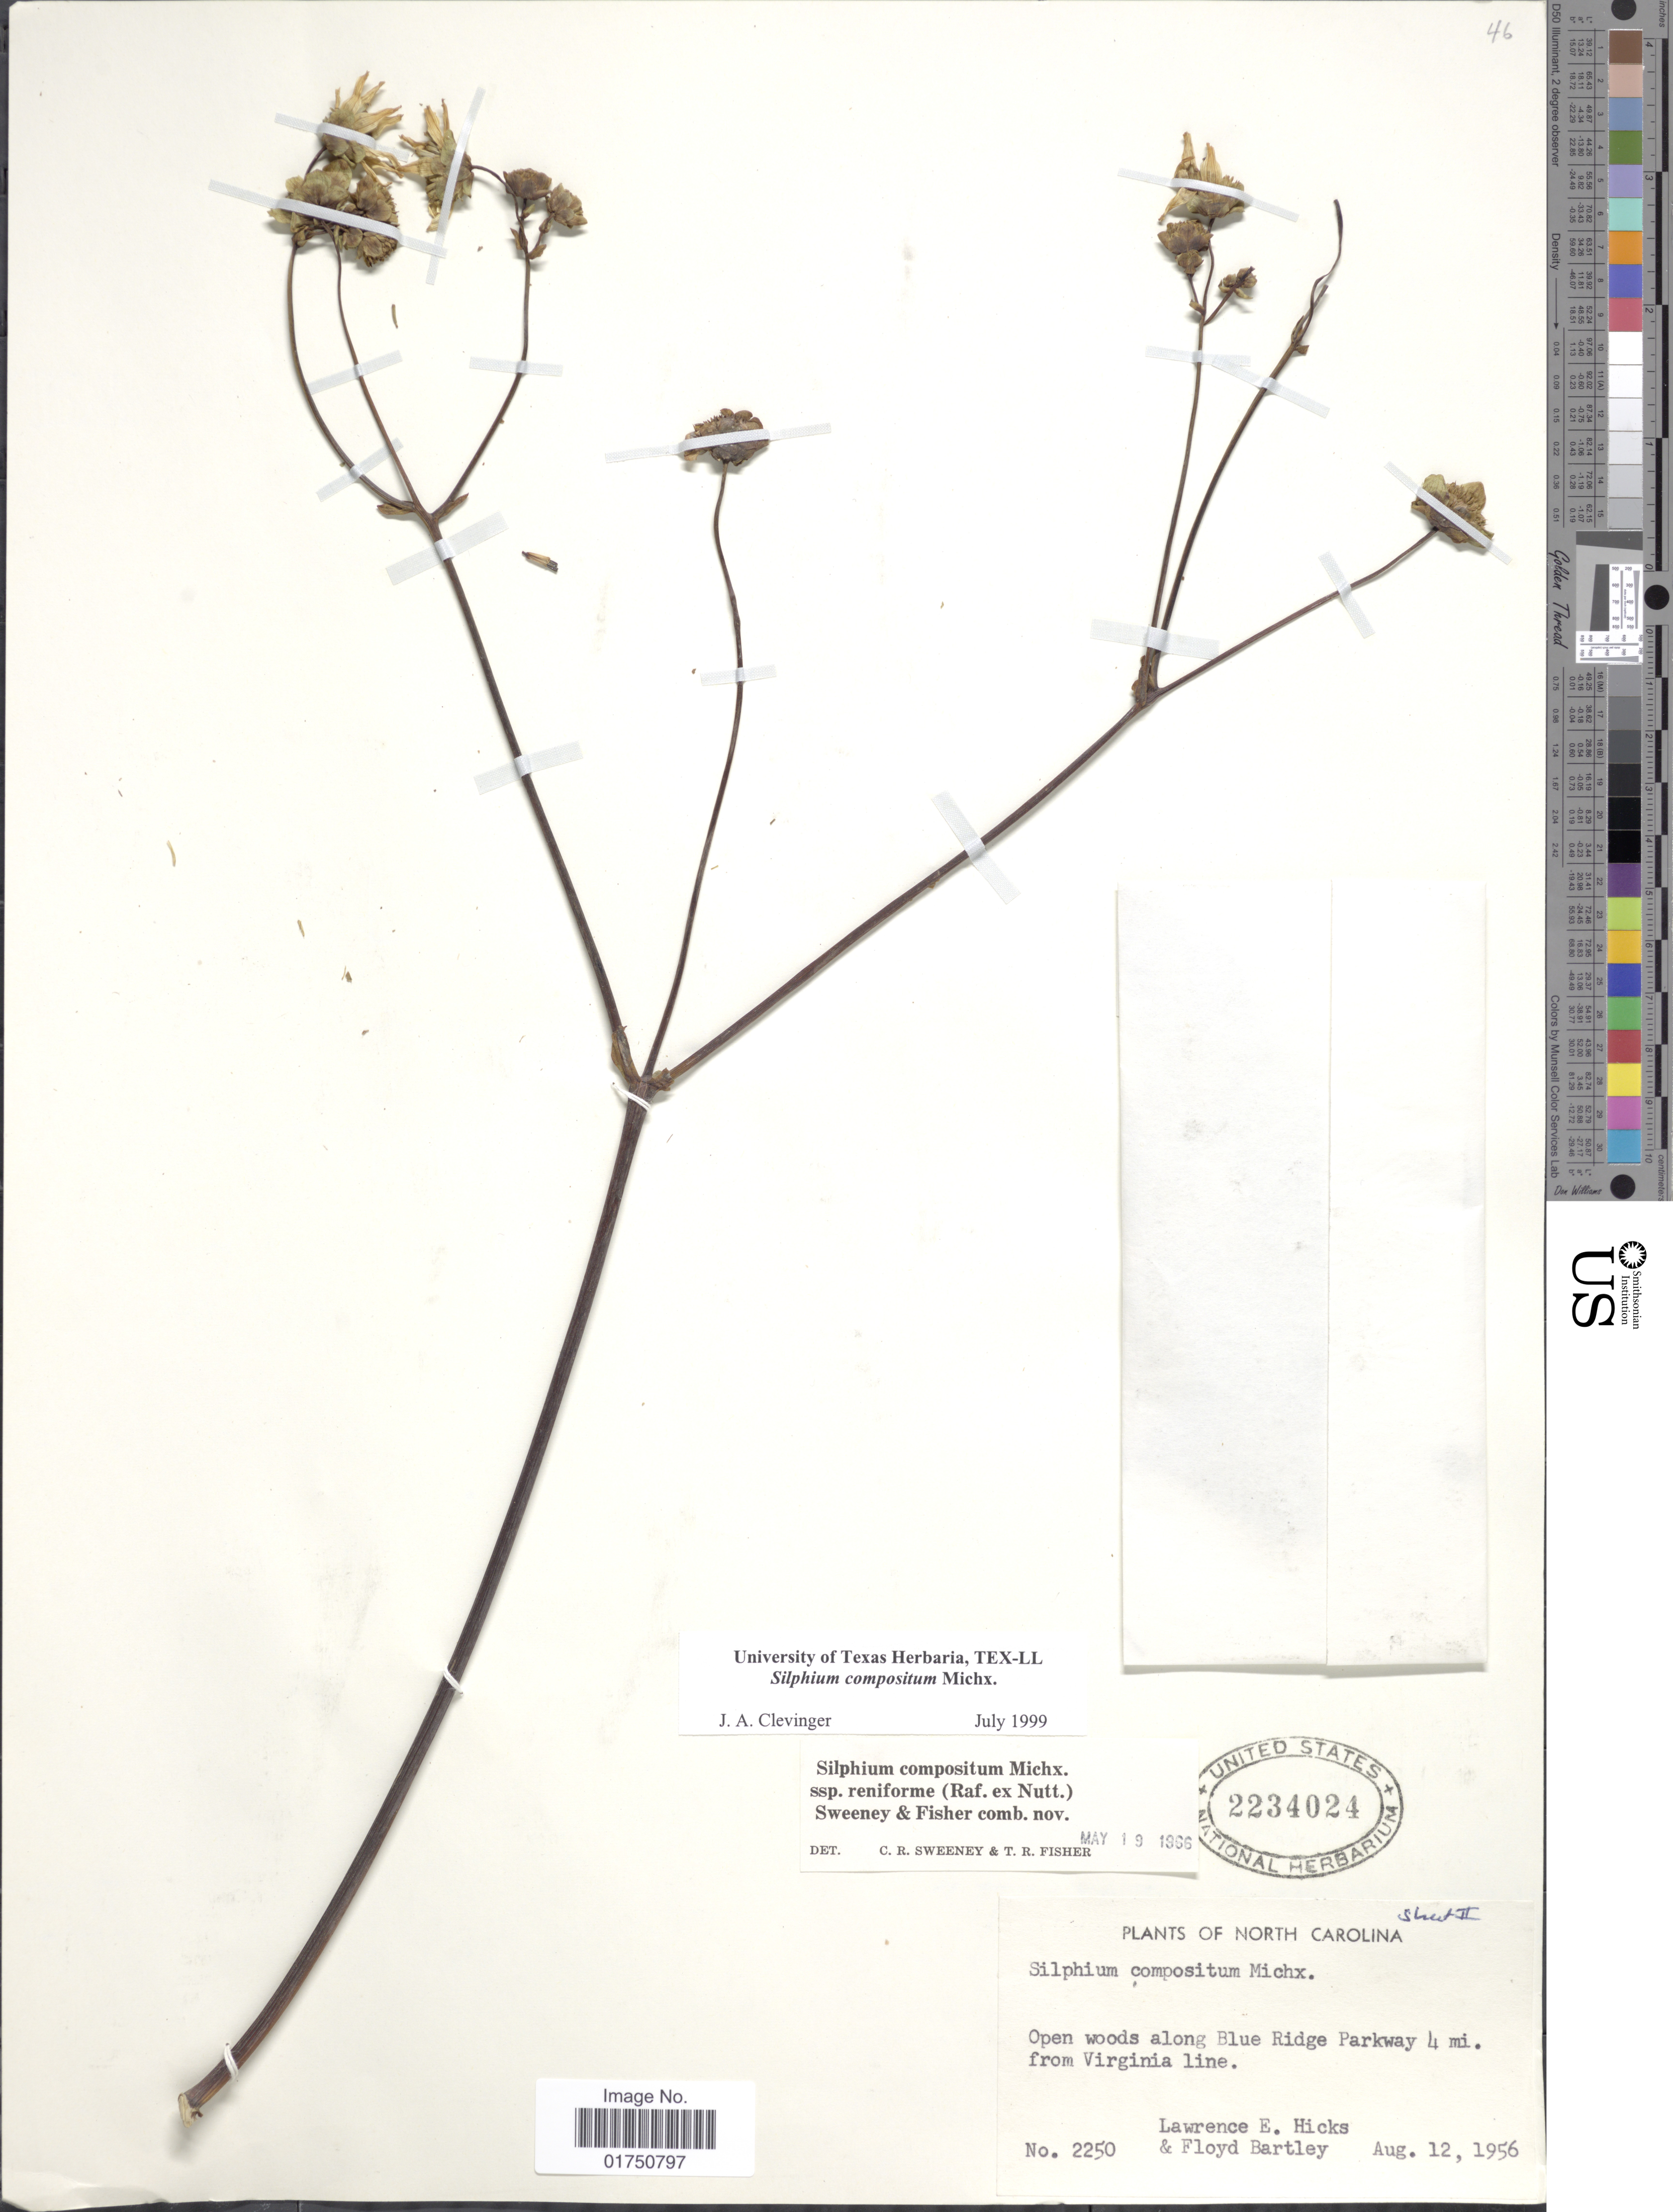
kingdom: Plantae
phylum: Tracheophyta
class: Magnoliopsida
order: Asterales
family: Asteraceae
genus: Silphium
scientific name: Silphium compositum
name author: Michx.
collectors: L. E. Hicks & F. Bartley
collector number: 2250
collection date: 1956-08-12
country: United States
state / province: North Carolina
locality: Open woods along Blue Ridge Parkway 4 mi. from Virginia line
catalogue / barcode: US 2234024